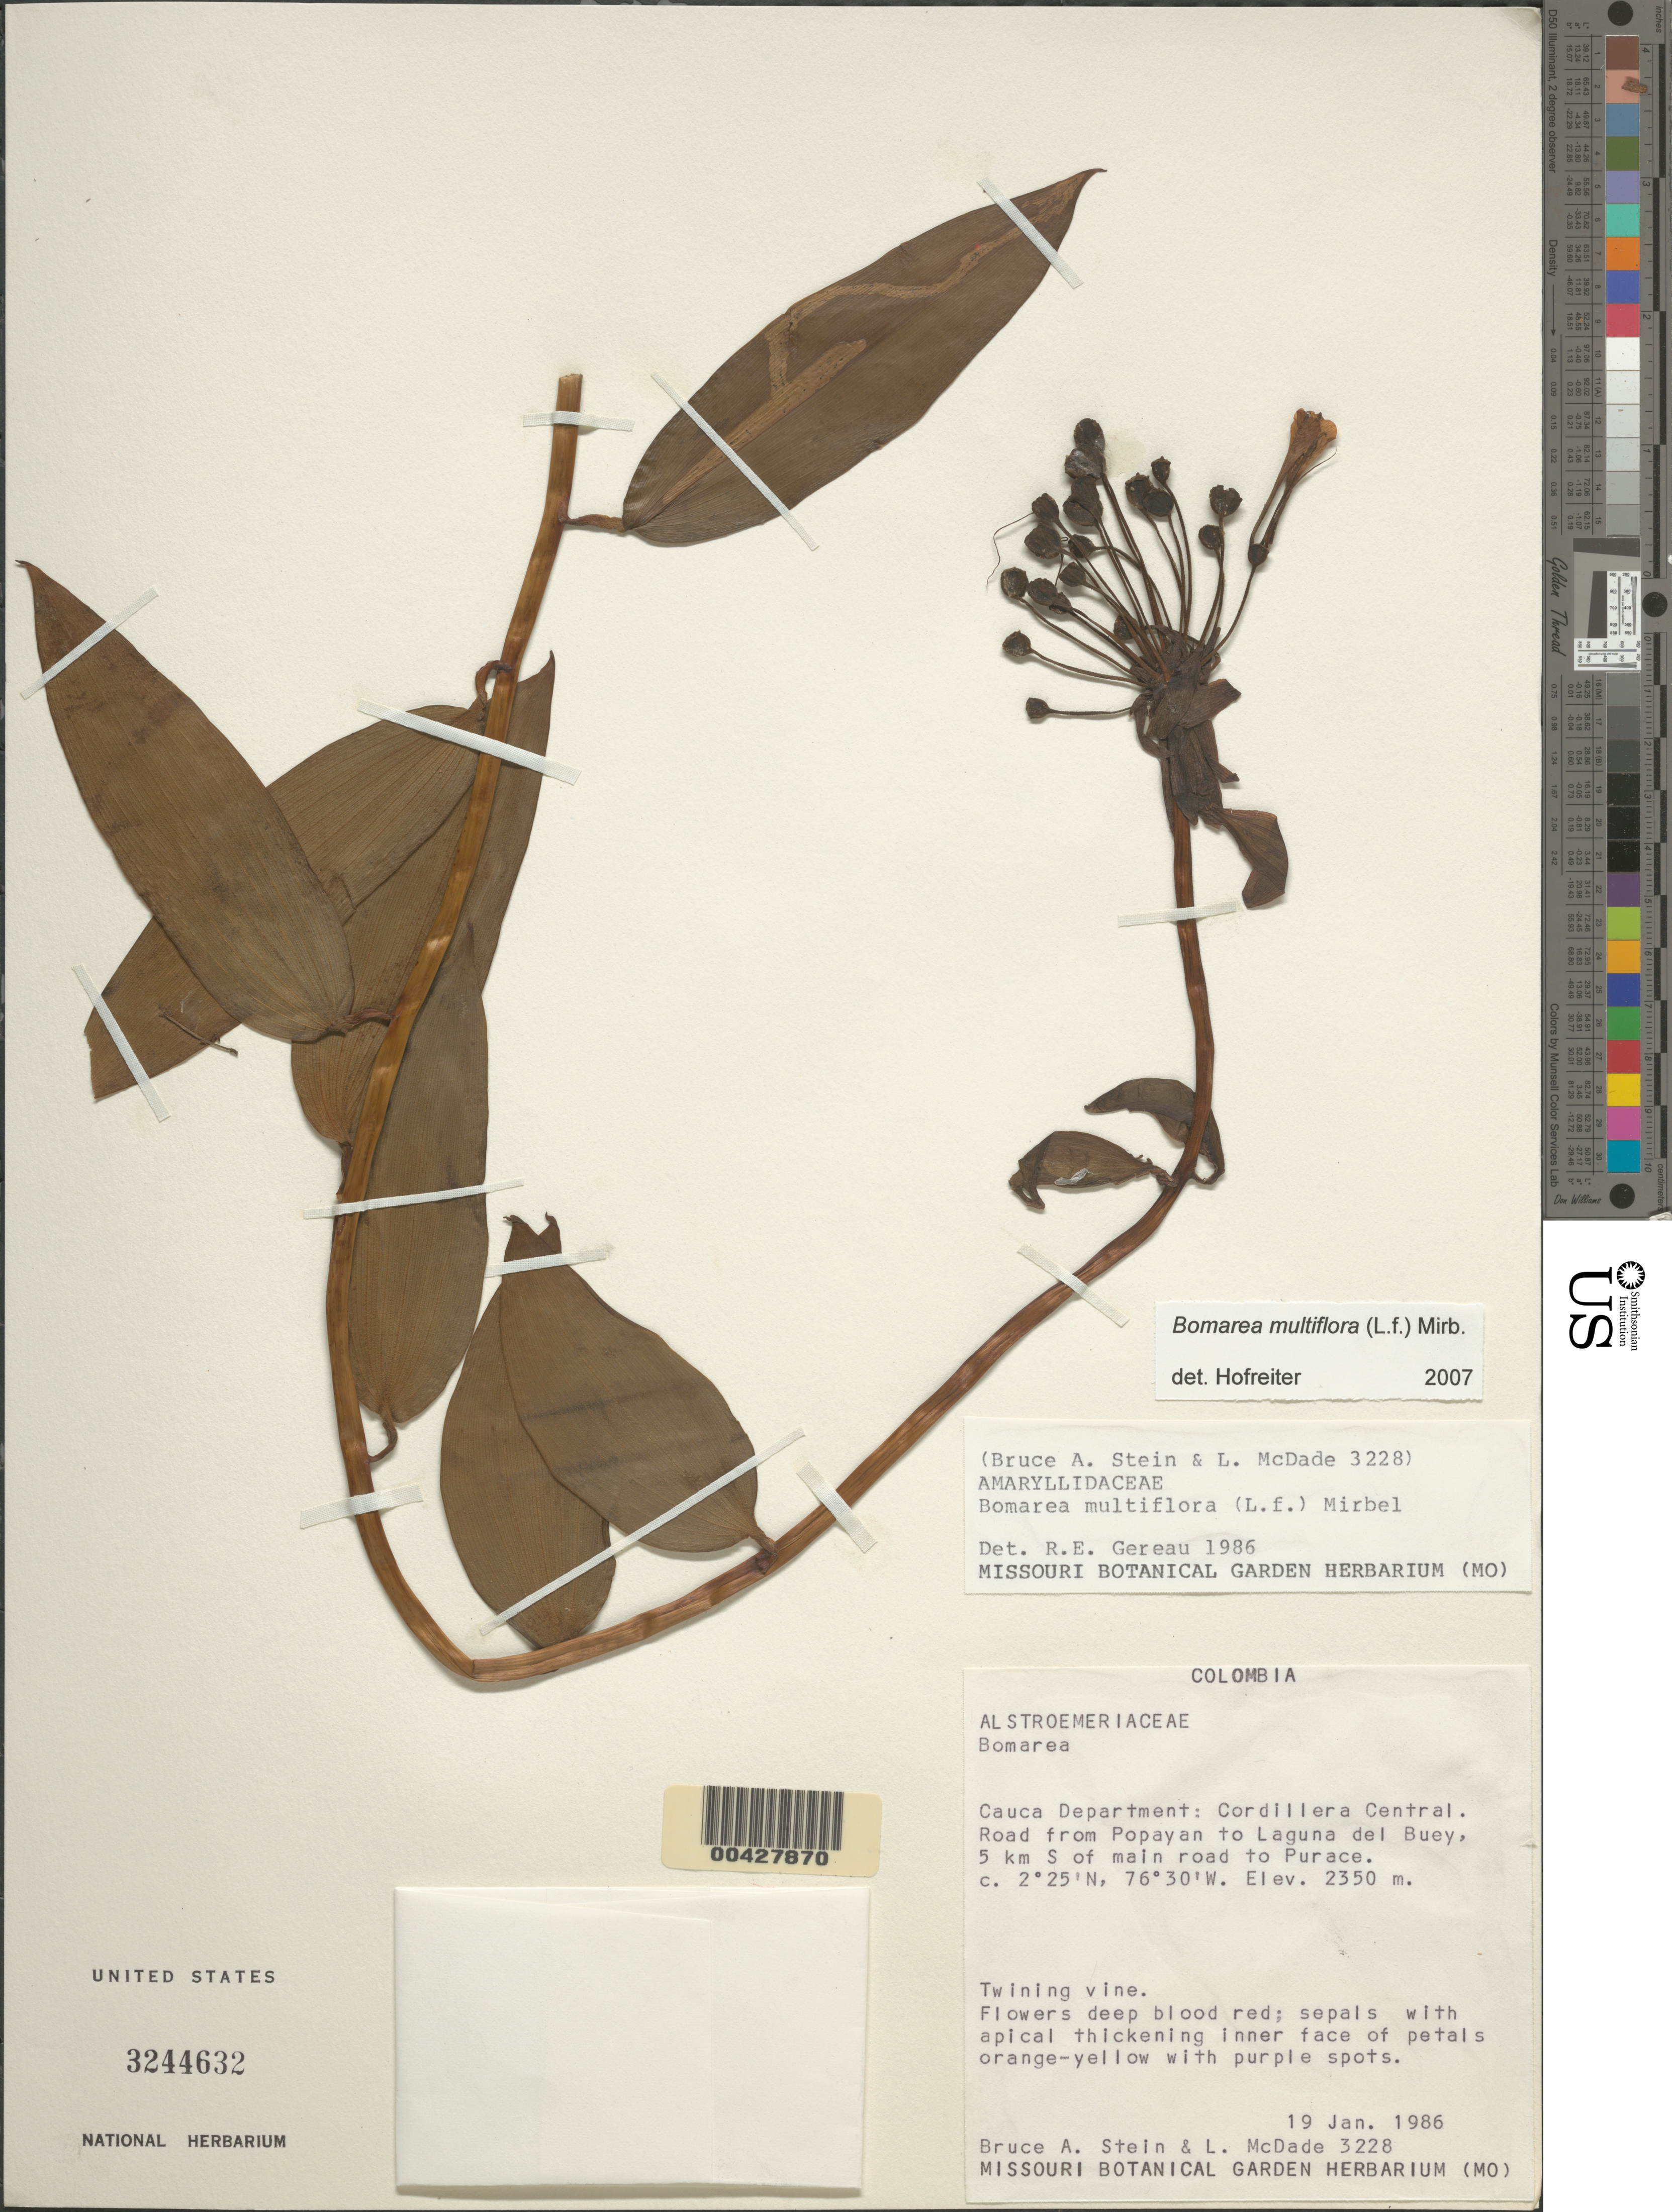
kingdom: Plantae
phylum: Tracheophyta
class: Liliopsida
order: Liliales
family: Alstroemeriaceae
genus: Bomarea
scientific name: Bomarea multiflora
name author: (L. f.) Mirb.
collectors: B. A. Stein & L. Mcdade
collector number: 3228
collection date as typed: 19 Jan 1986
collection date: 1986-01-19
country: Colombia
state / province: Cauca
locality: From Popayan to Laguna del Buey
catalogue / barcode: US 3244632